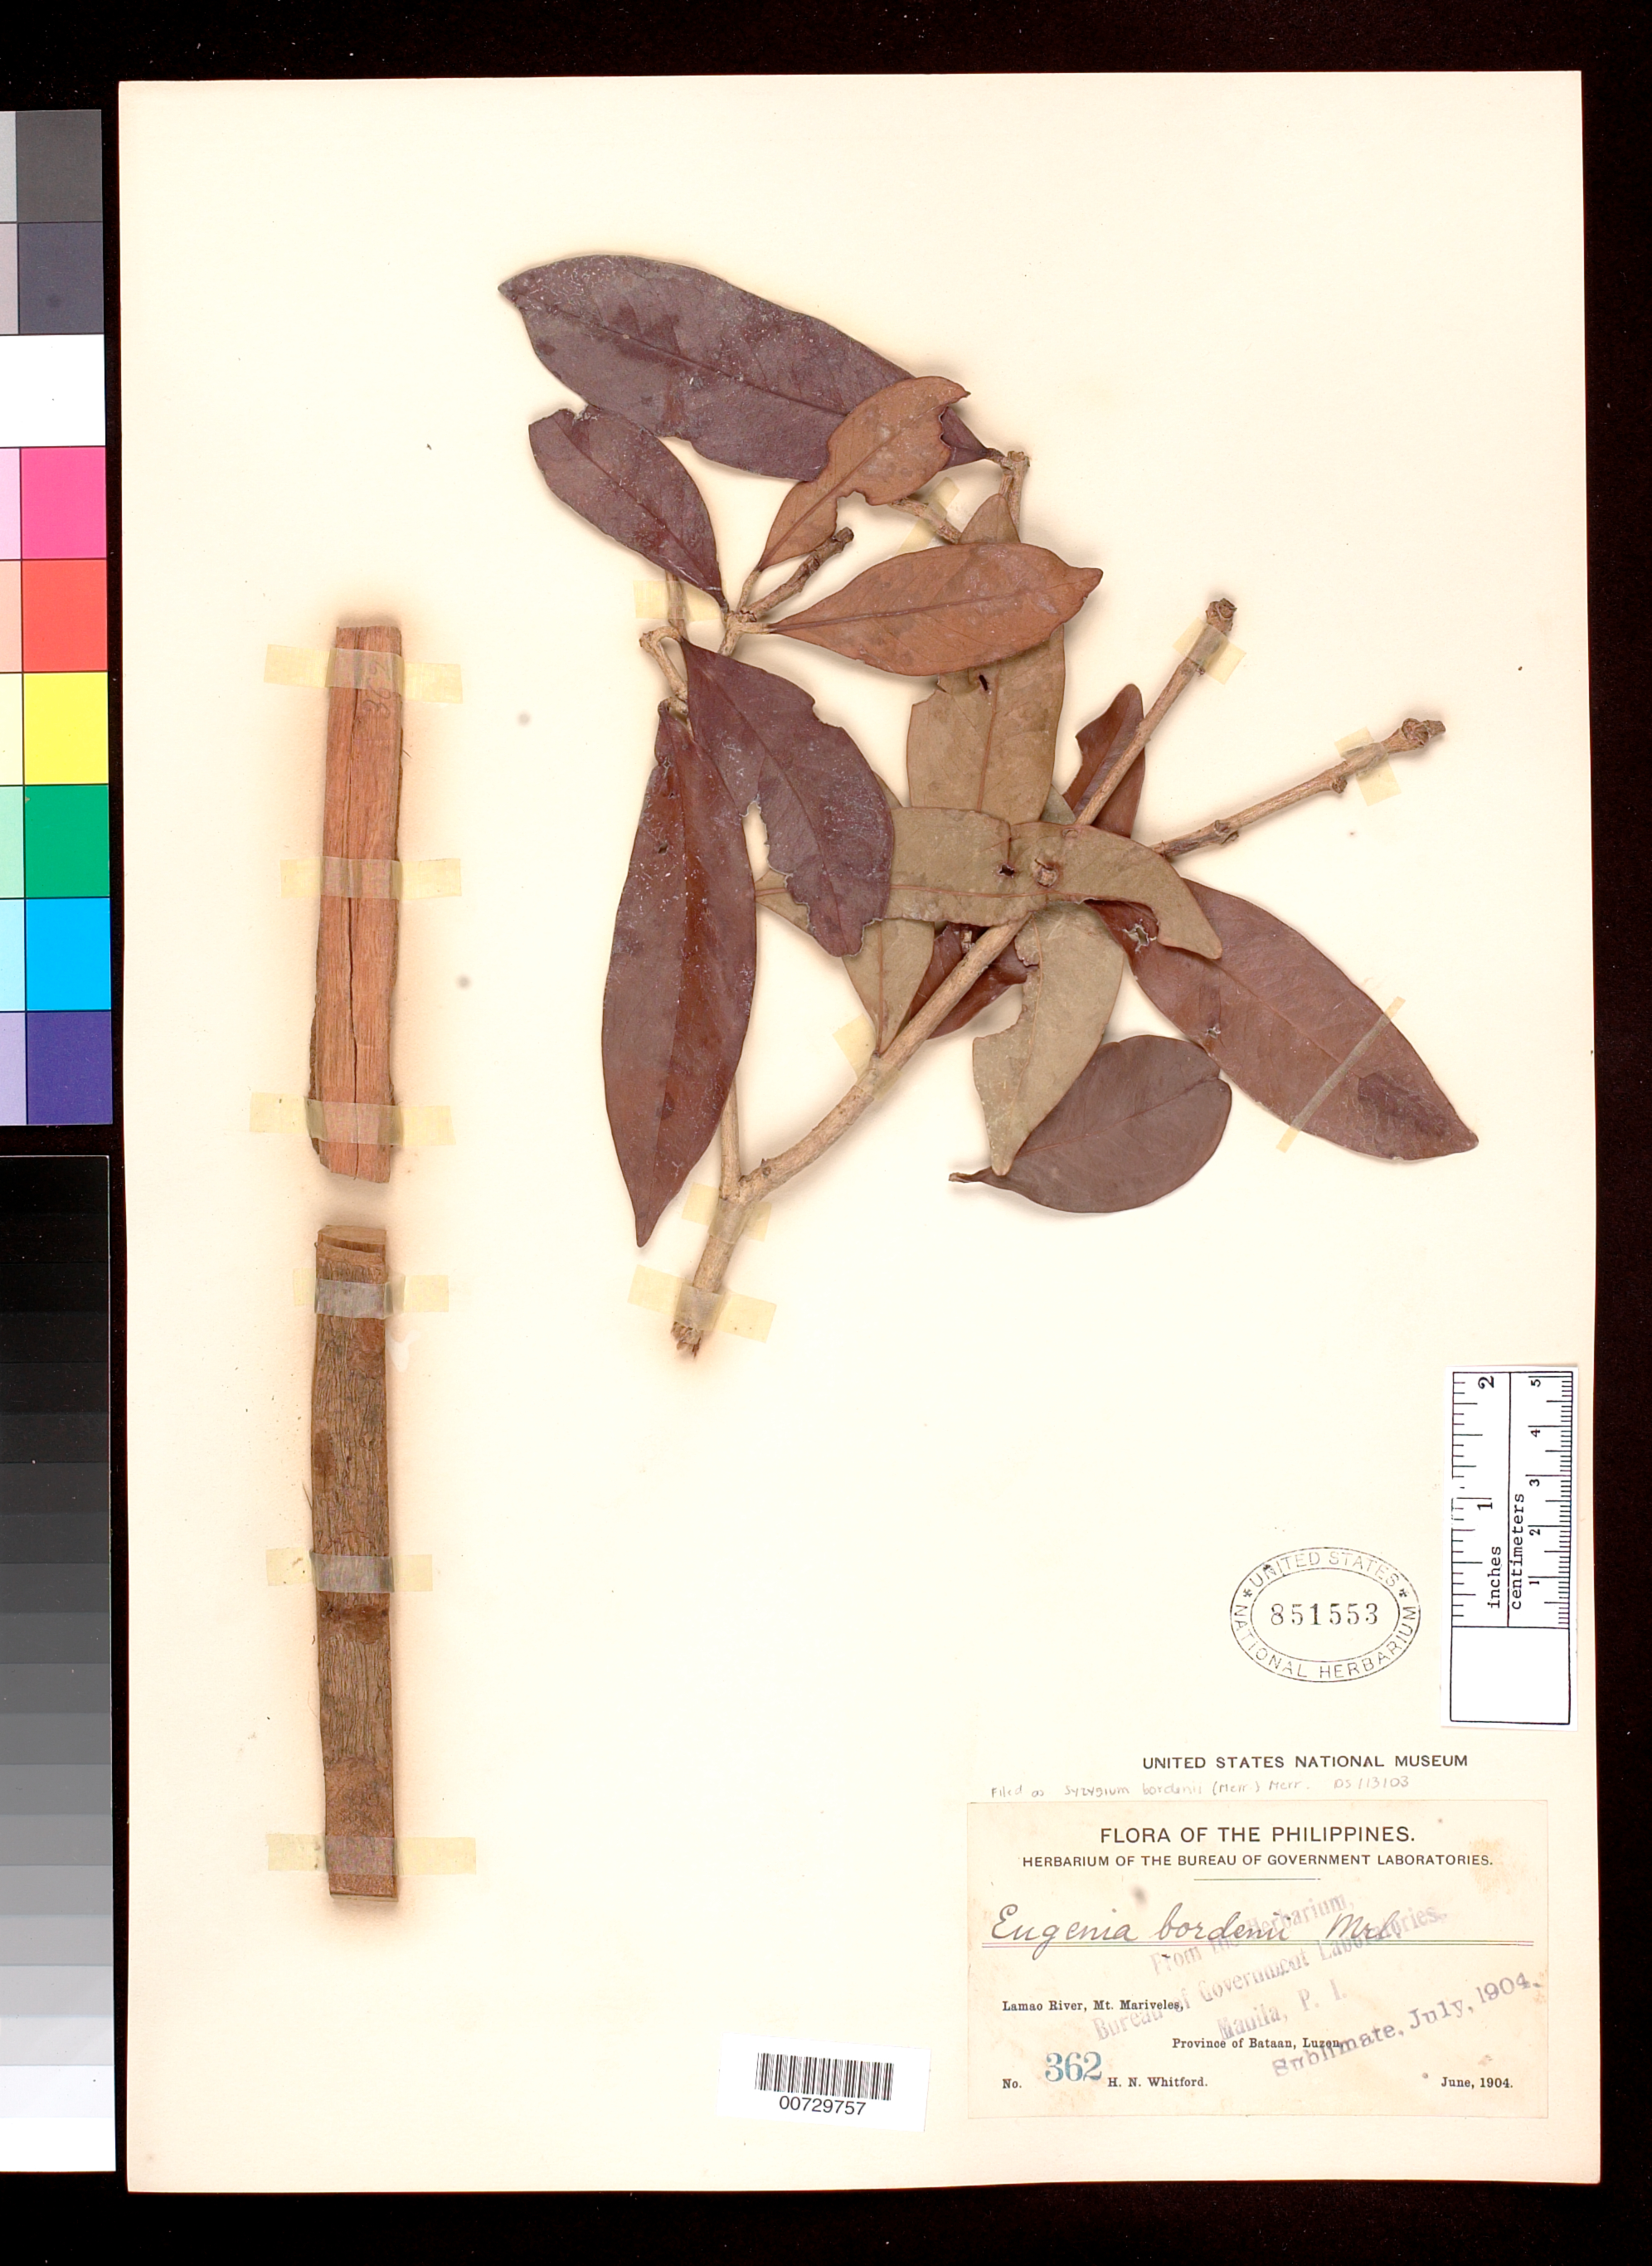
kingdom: Plantae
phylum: Tracheophyta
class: Magnoliopsida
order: Myrtales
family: Myrtaceae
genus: Syzygium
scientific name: Syzygium bordenii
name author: (Merr.) Merr.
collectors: H. N. Whitford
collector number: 362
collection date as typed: Jun 1904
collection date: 1904-06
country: Philippines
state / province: Central Luzon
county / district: Bataan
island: Luzon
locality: Lamao River, Mt Mariveles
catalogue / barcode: US 851553